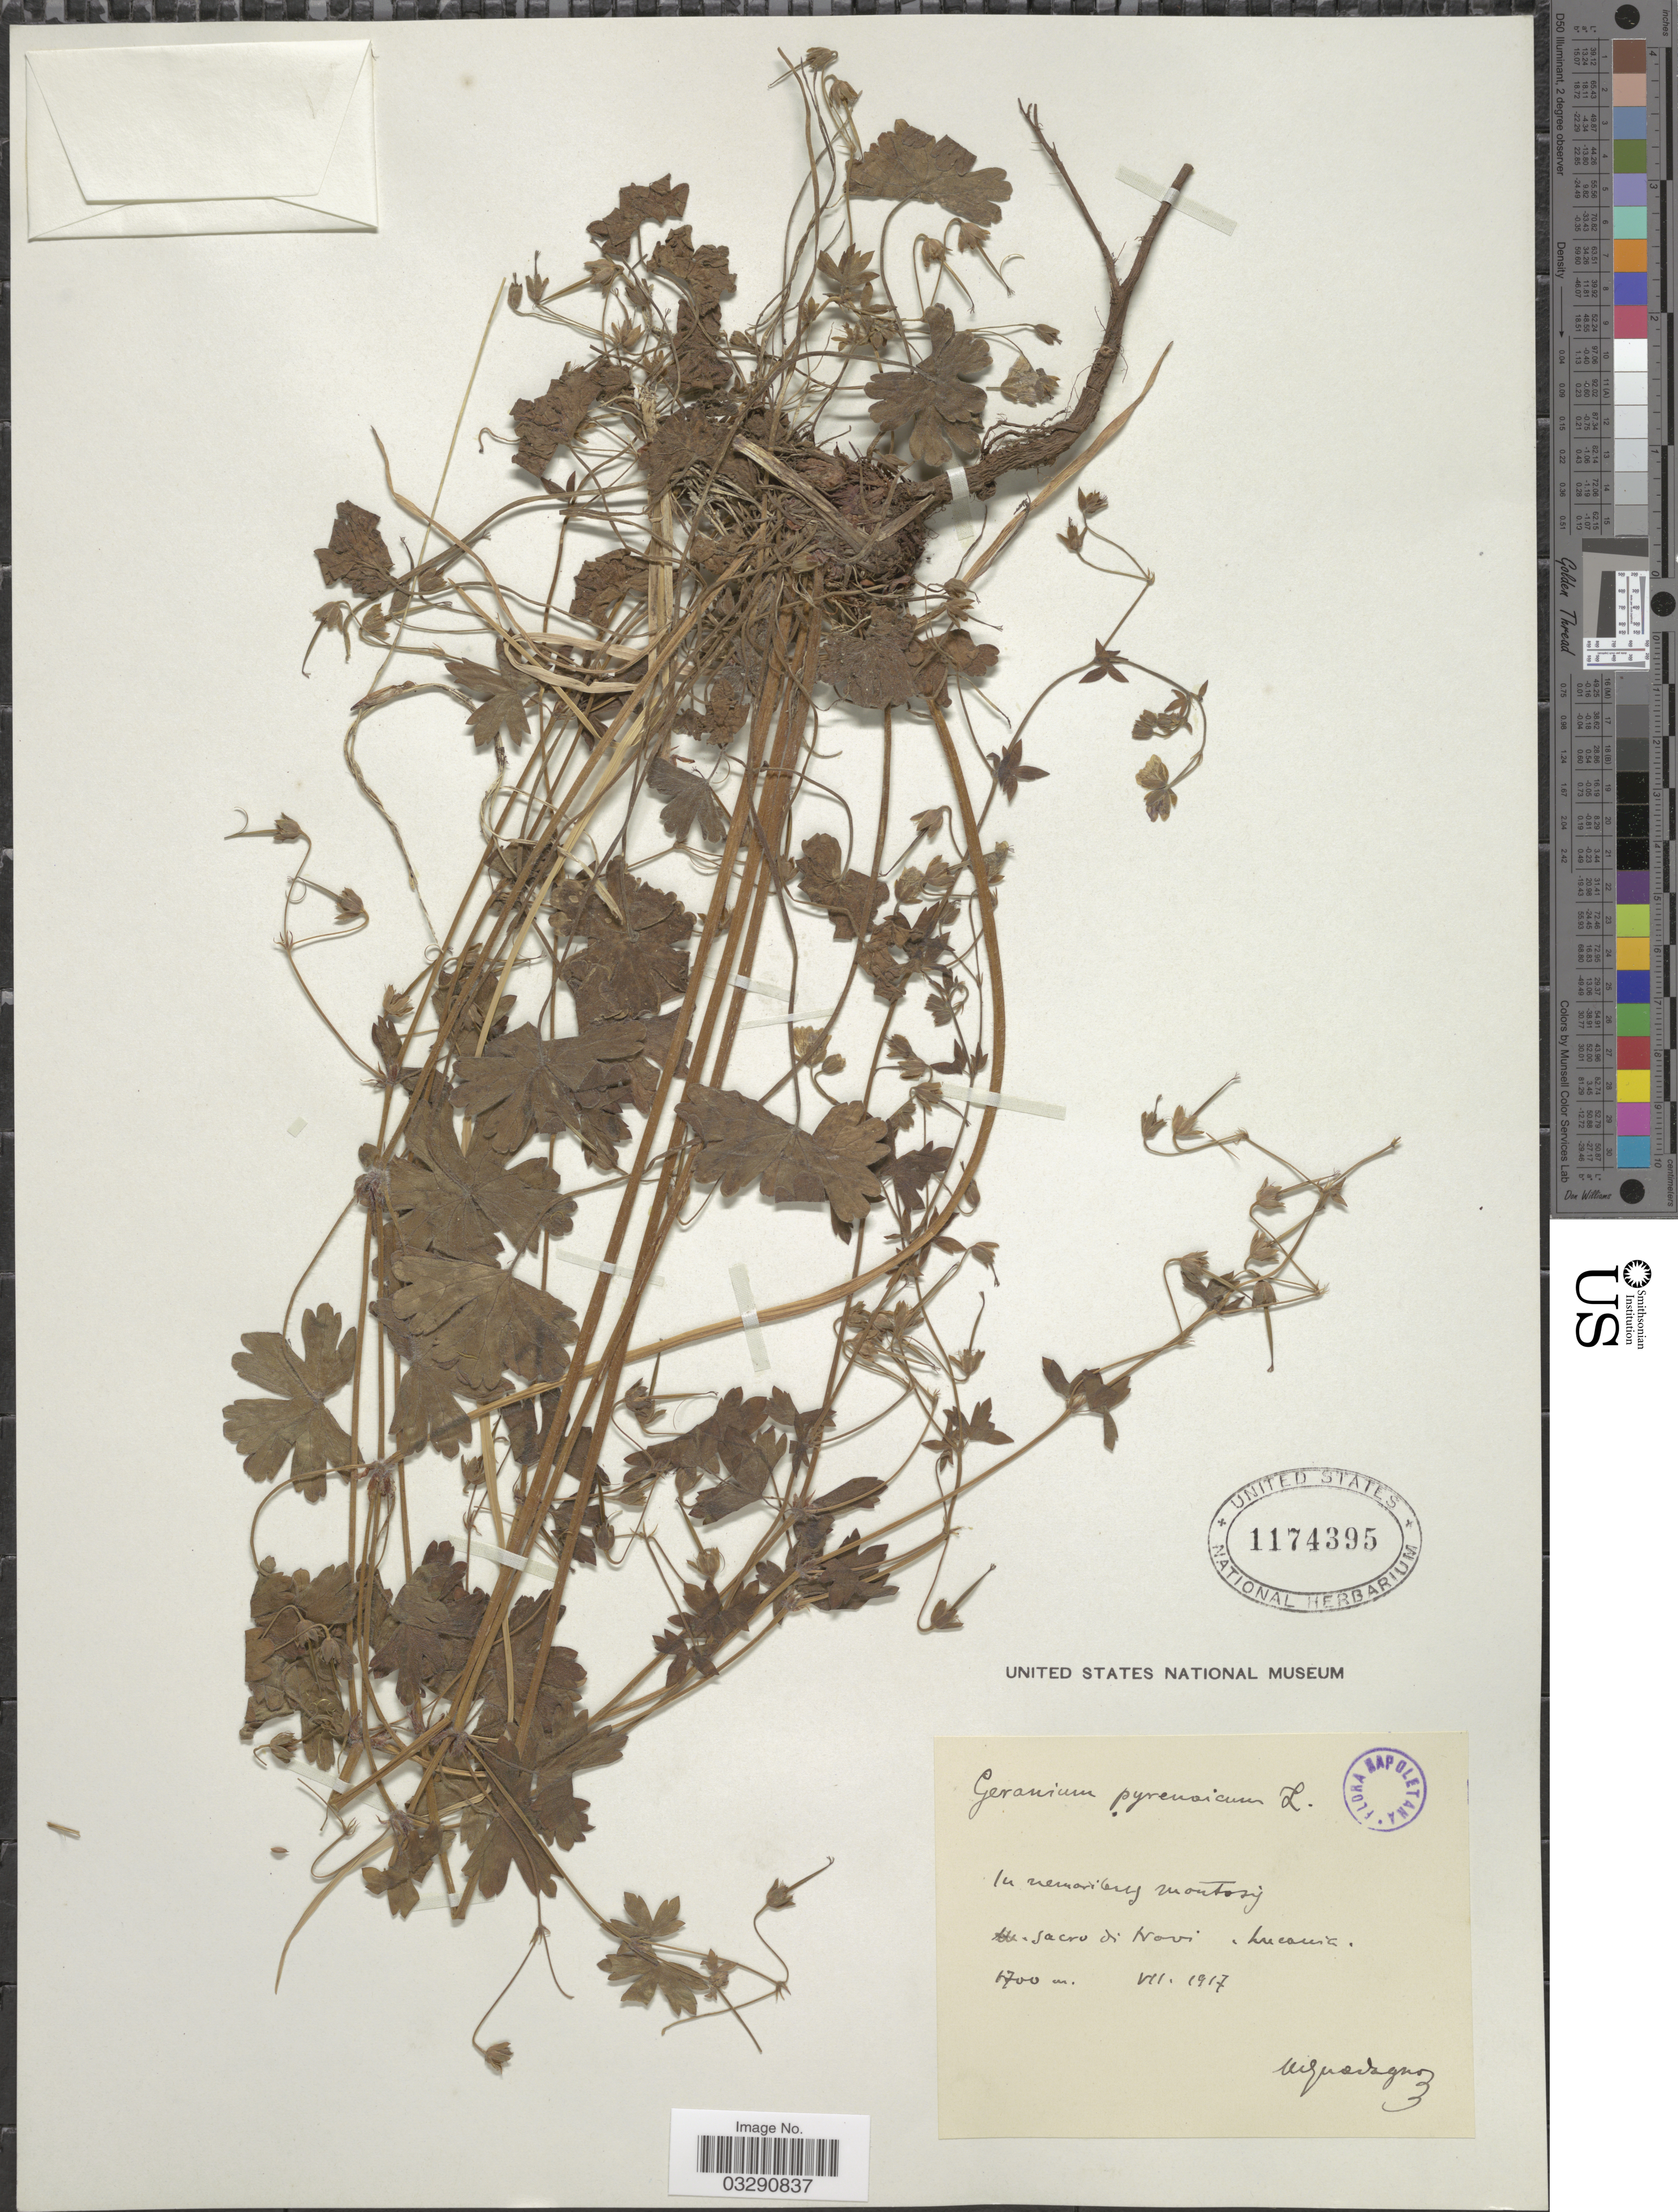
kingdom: Plantae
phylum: Tracheophyta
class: Magnoliopsida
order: Geraniales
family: Geraniaceae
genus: Geranium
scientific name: Geranium pyrenaicum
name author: Burm. f.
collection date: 1917-07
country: Italy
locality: Sacro di Novi, Lucania.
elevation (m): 1700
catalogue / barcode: US 1774395